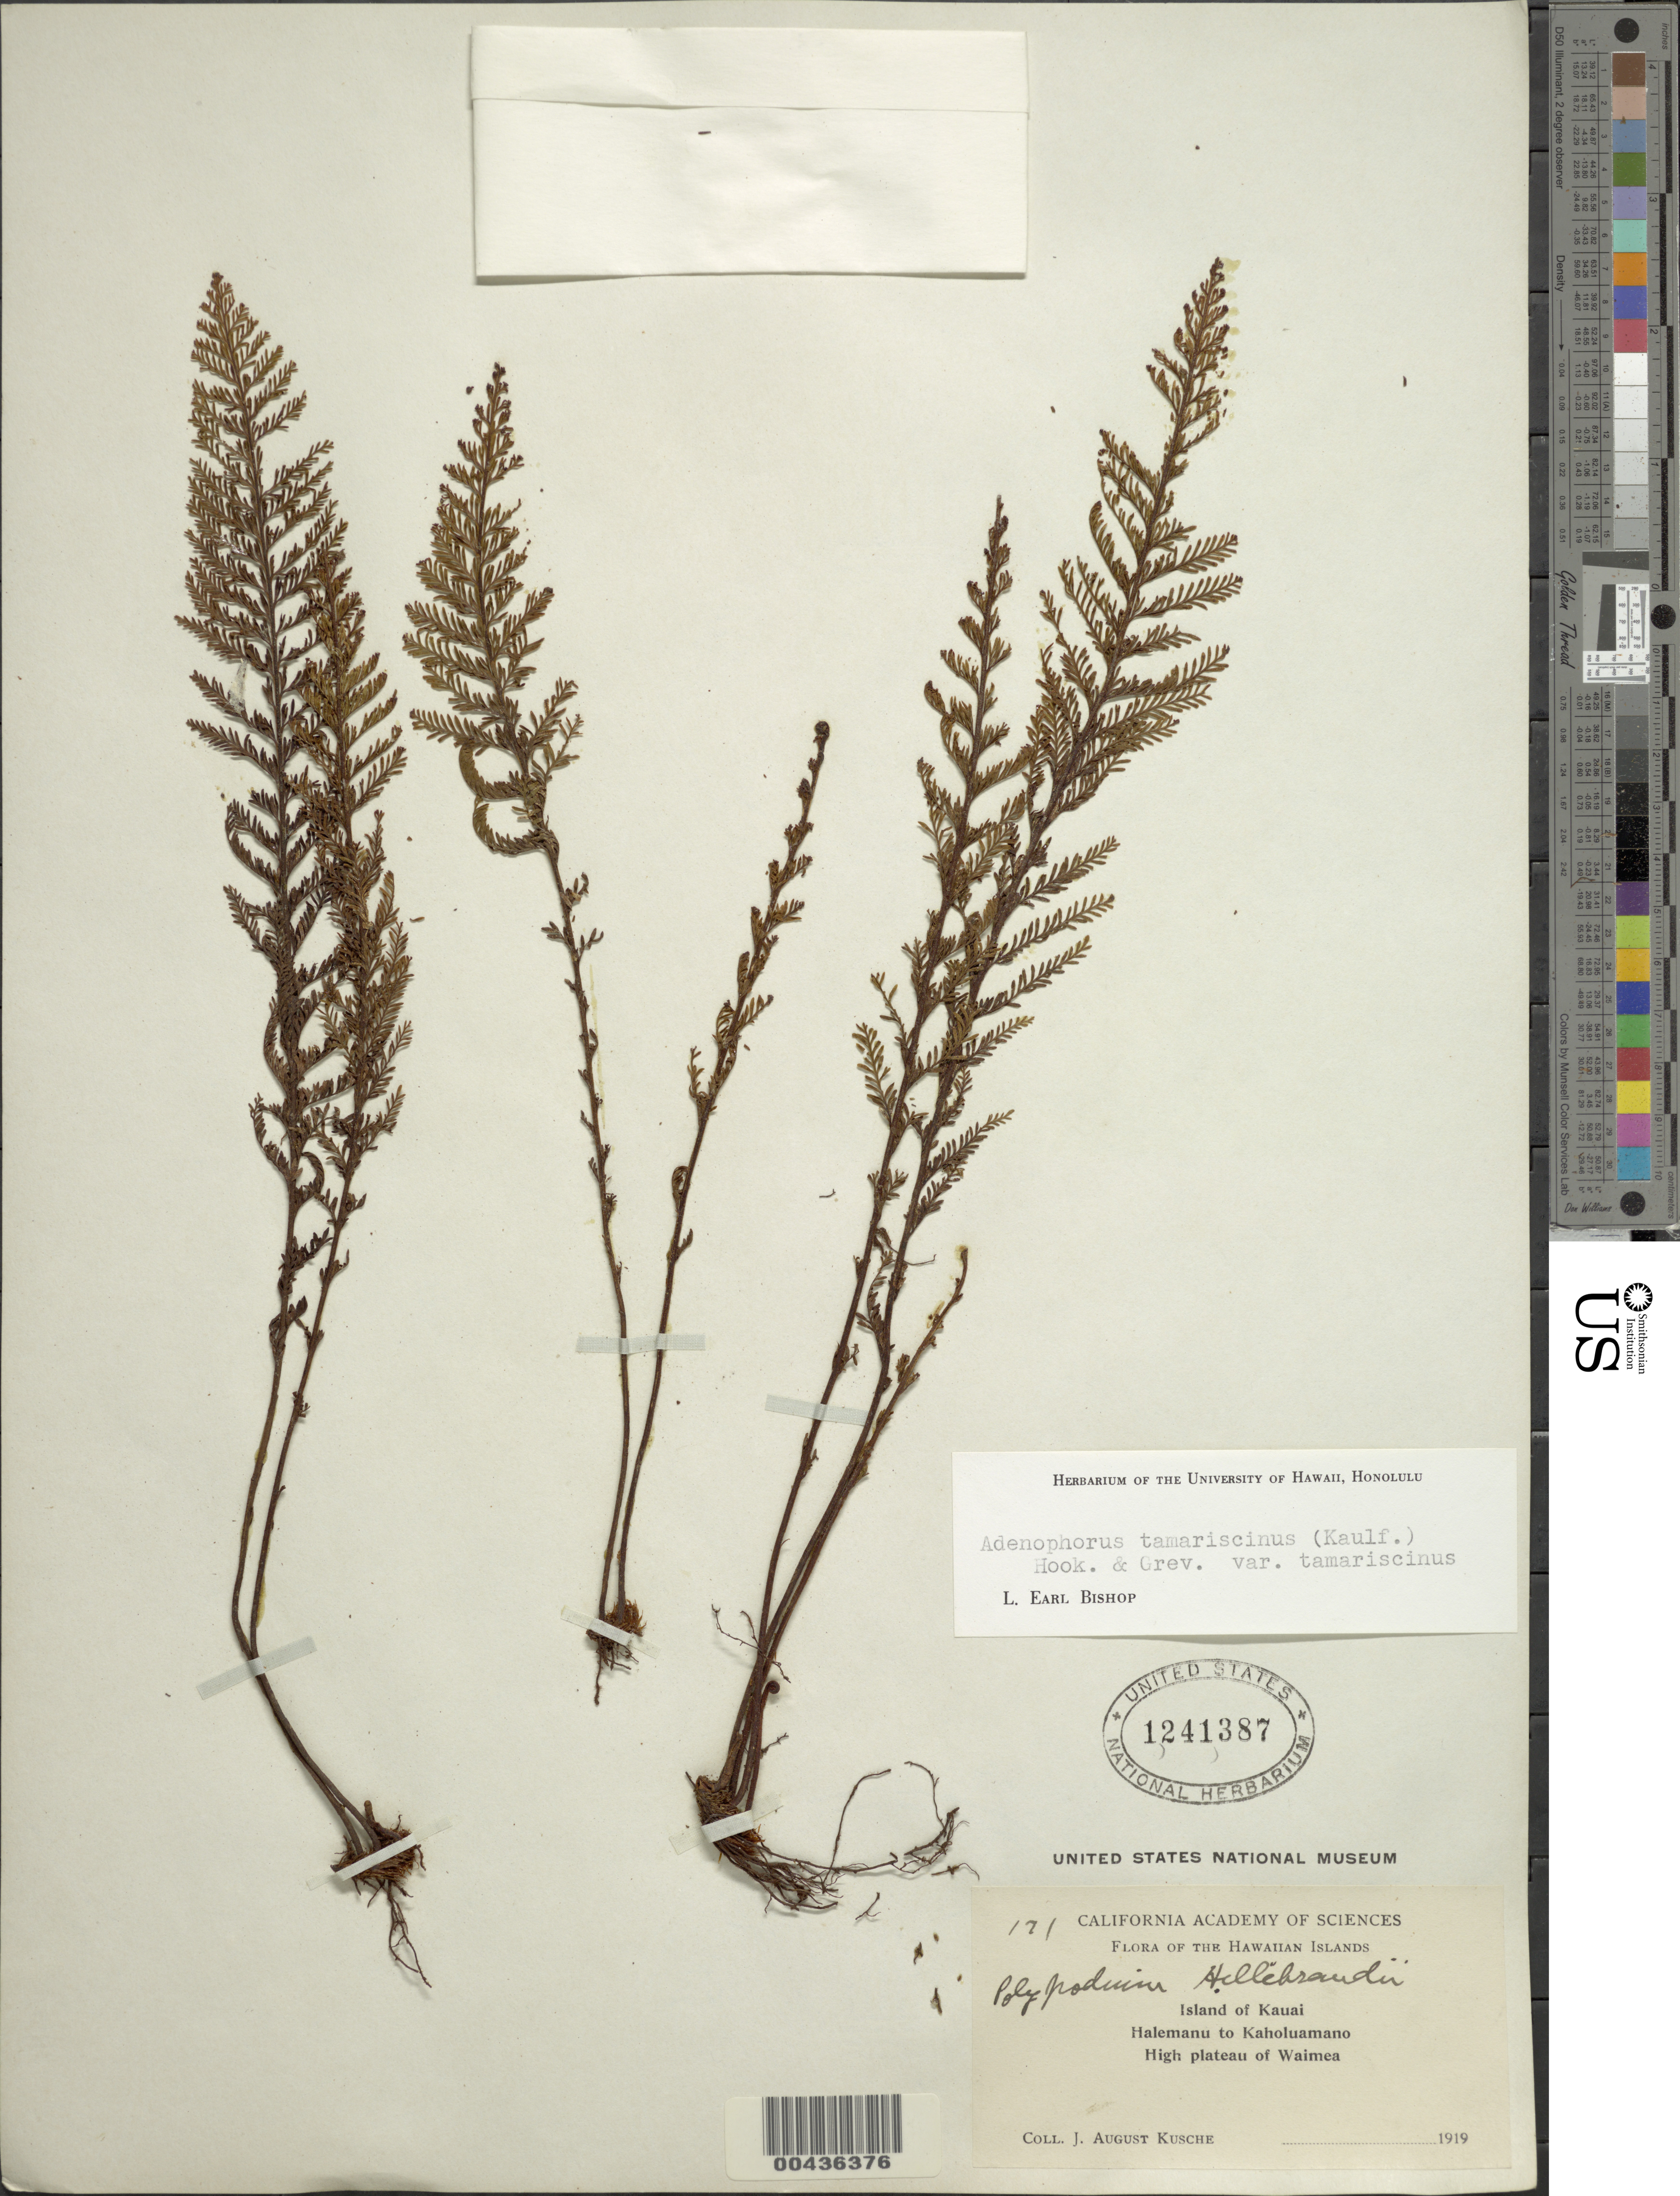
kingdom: Plantae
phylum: Tracheophyta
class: Polypodiopsida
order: Polypodiales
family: Polypodiaceae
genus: Adenophorus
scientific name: Adenophorus tamariscinus var. tamariscinus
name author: Hook. & Grev.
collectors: J. Kusche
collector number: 171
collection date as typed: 1919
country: United States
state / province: Hawaii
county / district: Kauai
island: Kaua'i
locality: Halemanu to Kaholuamano, high plateau of Waimea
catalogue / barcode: US 1241387